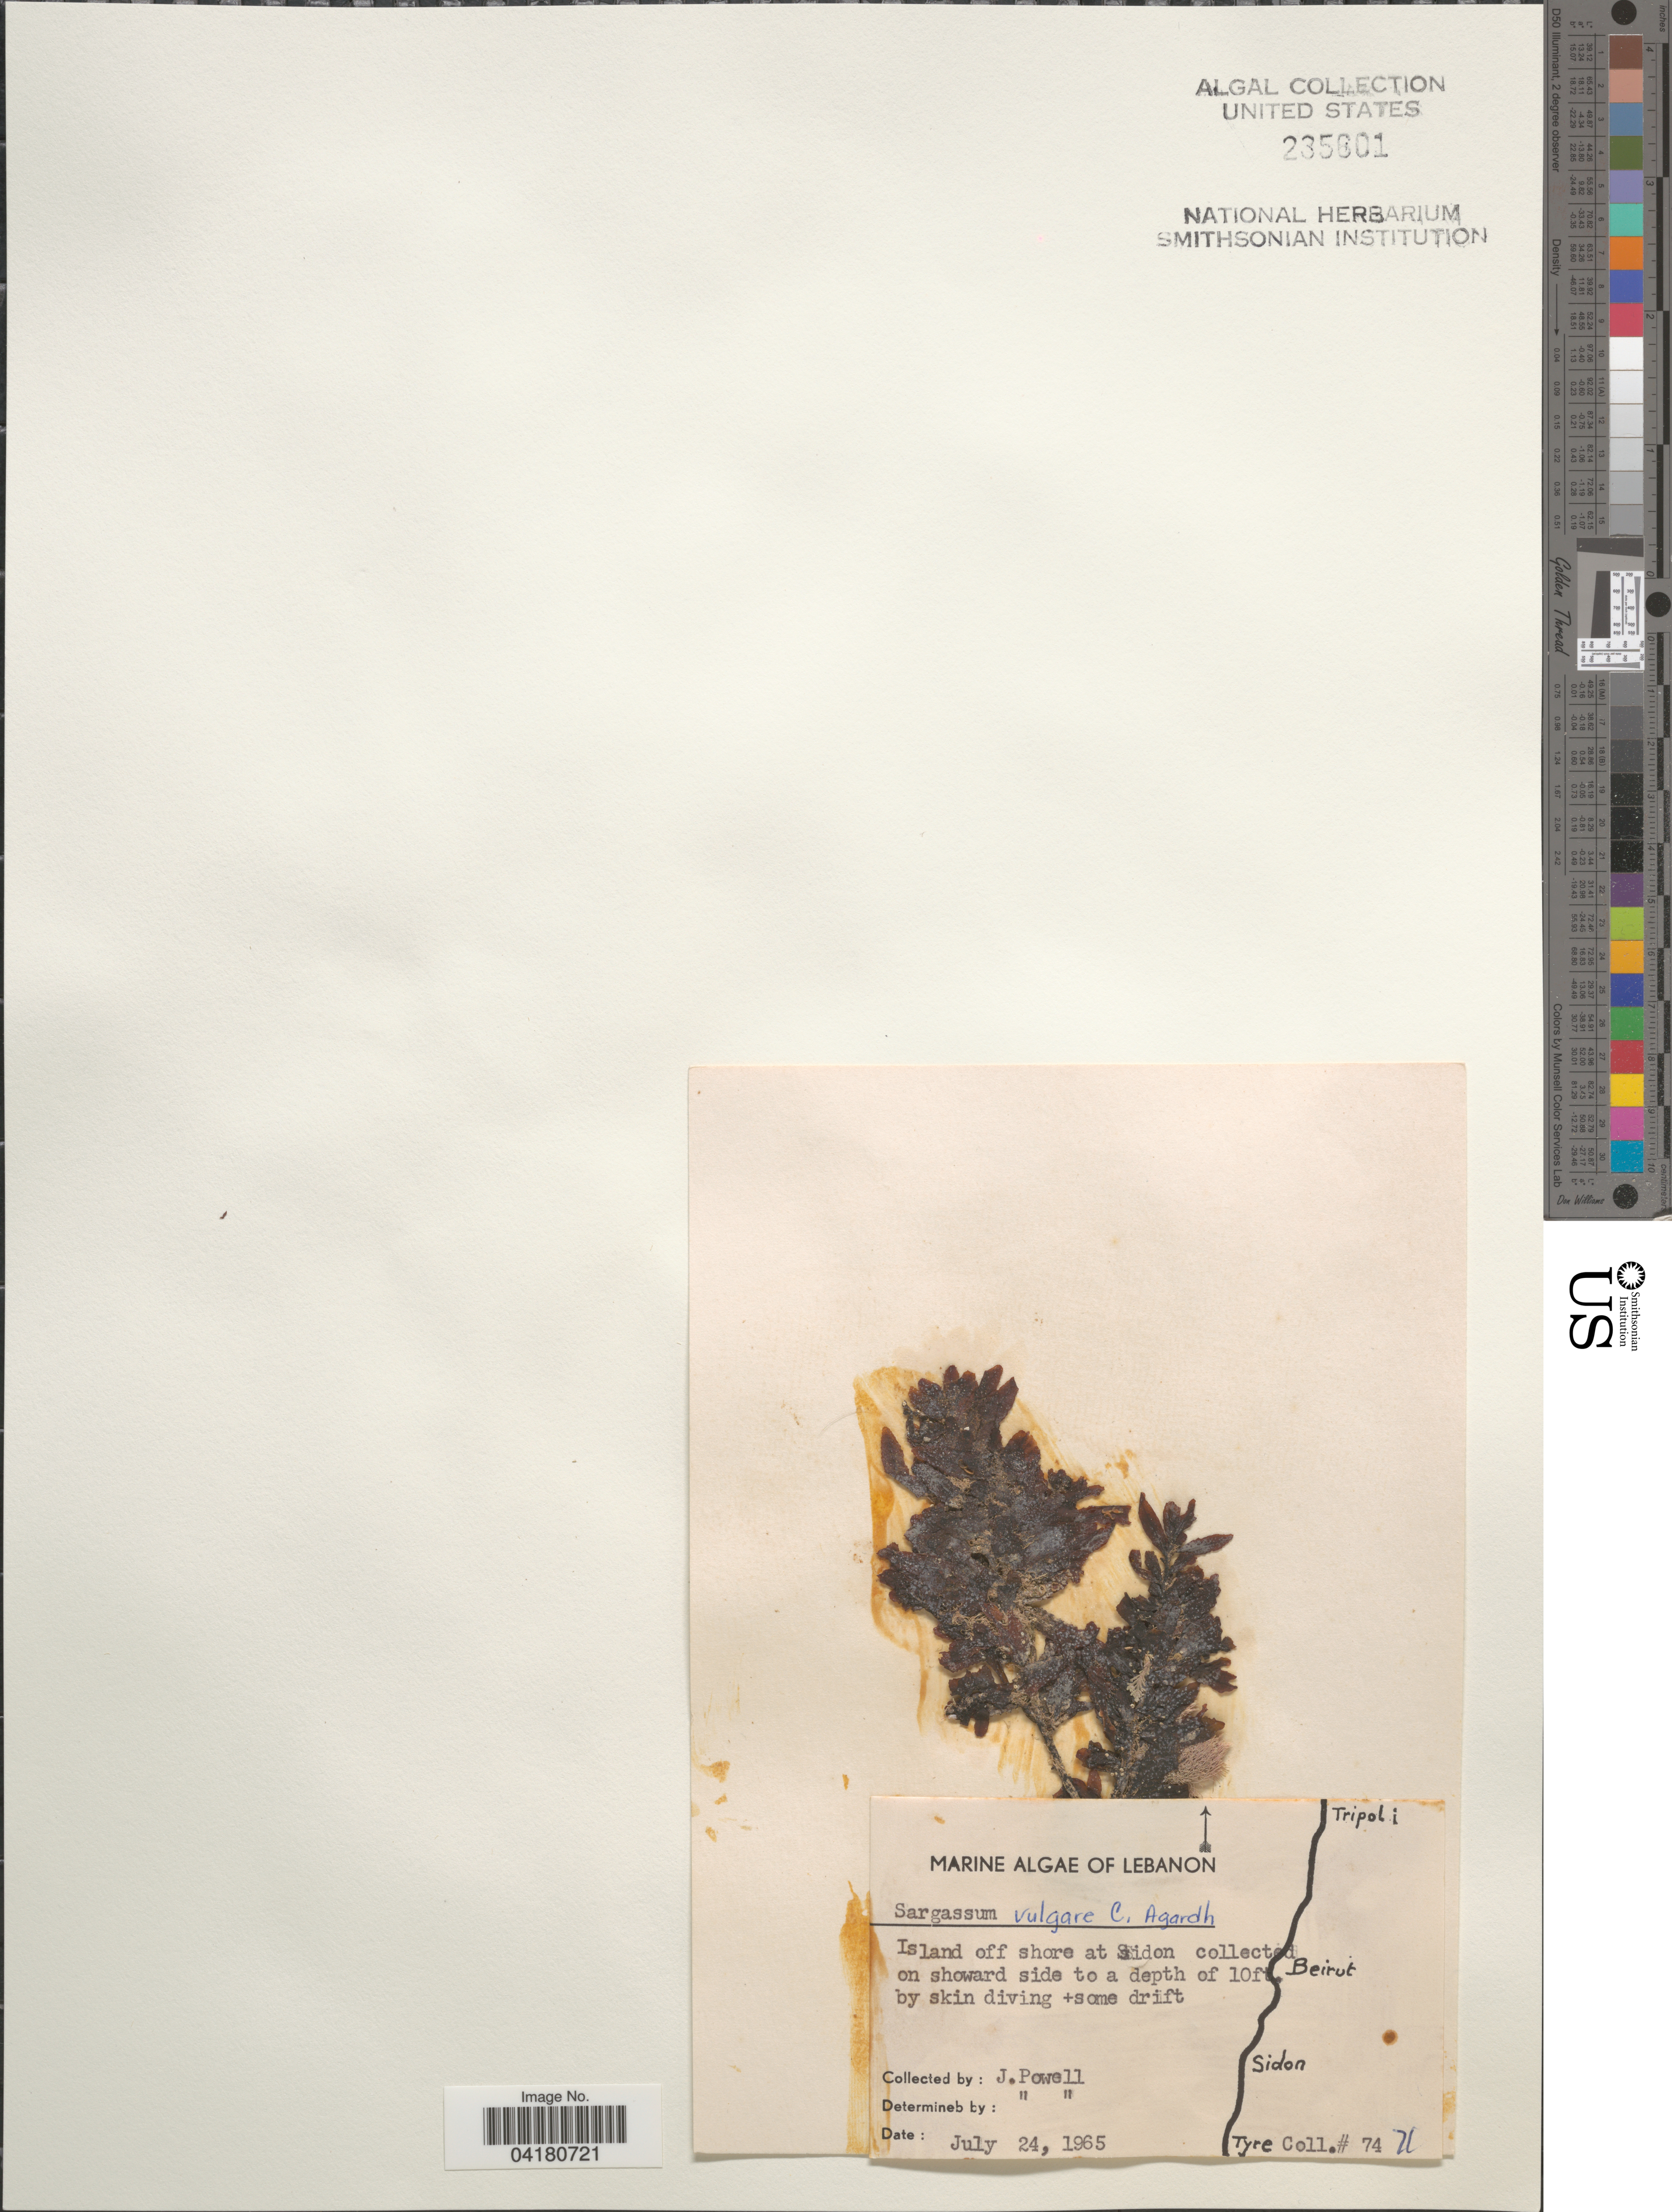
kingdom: Chromista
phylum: Ochrophyta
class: Phaeophyceae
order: Fucales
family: Sargassaceae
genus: Sargassum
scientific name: Sargassum vulgare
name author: C. Agardh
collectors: J. Powell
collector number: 74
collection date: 1965-07-24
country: Lebanon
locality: Island off shore at Sidon.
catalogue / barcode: US 235601